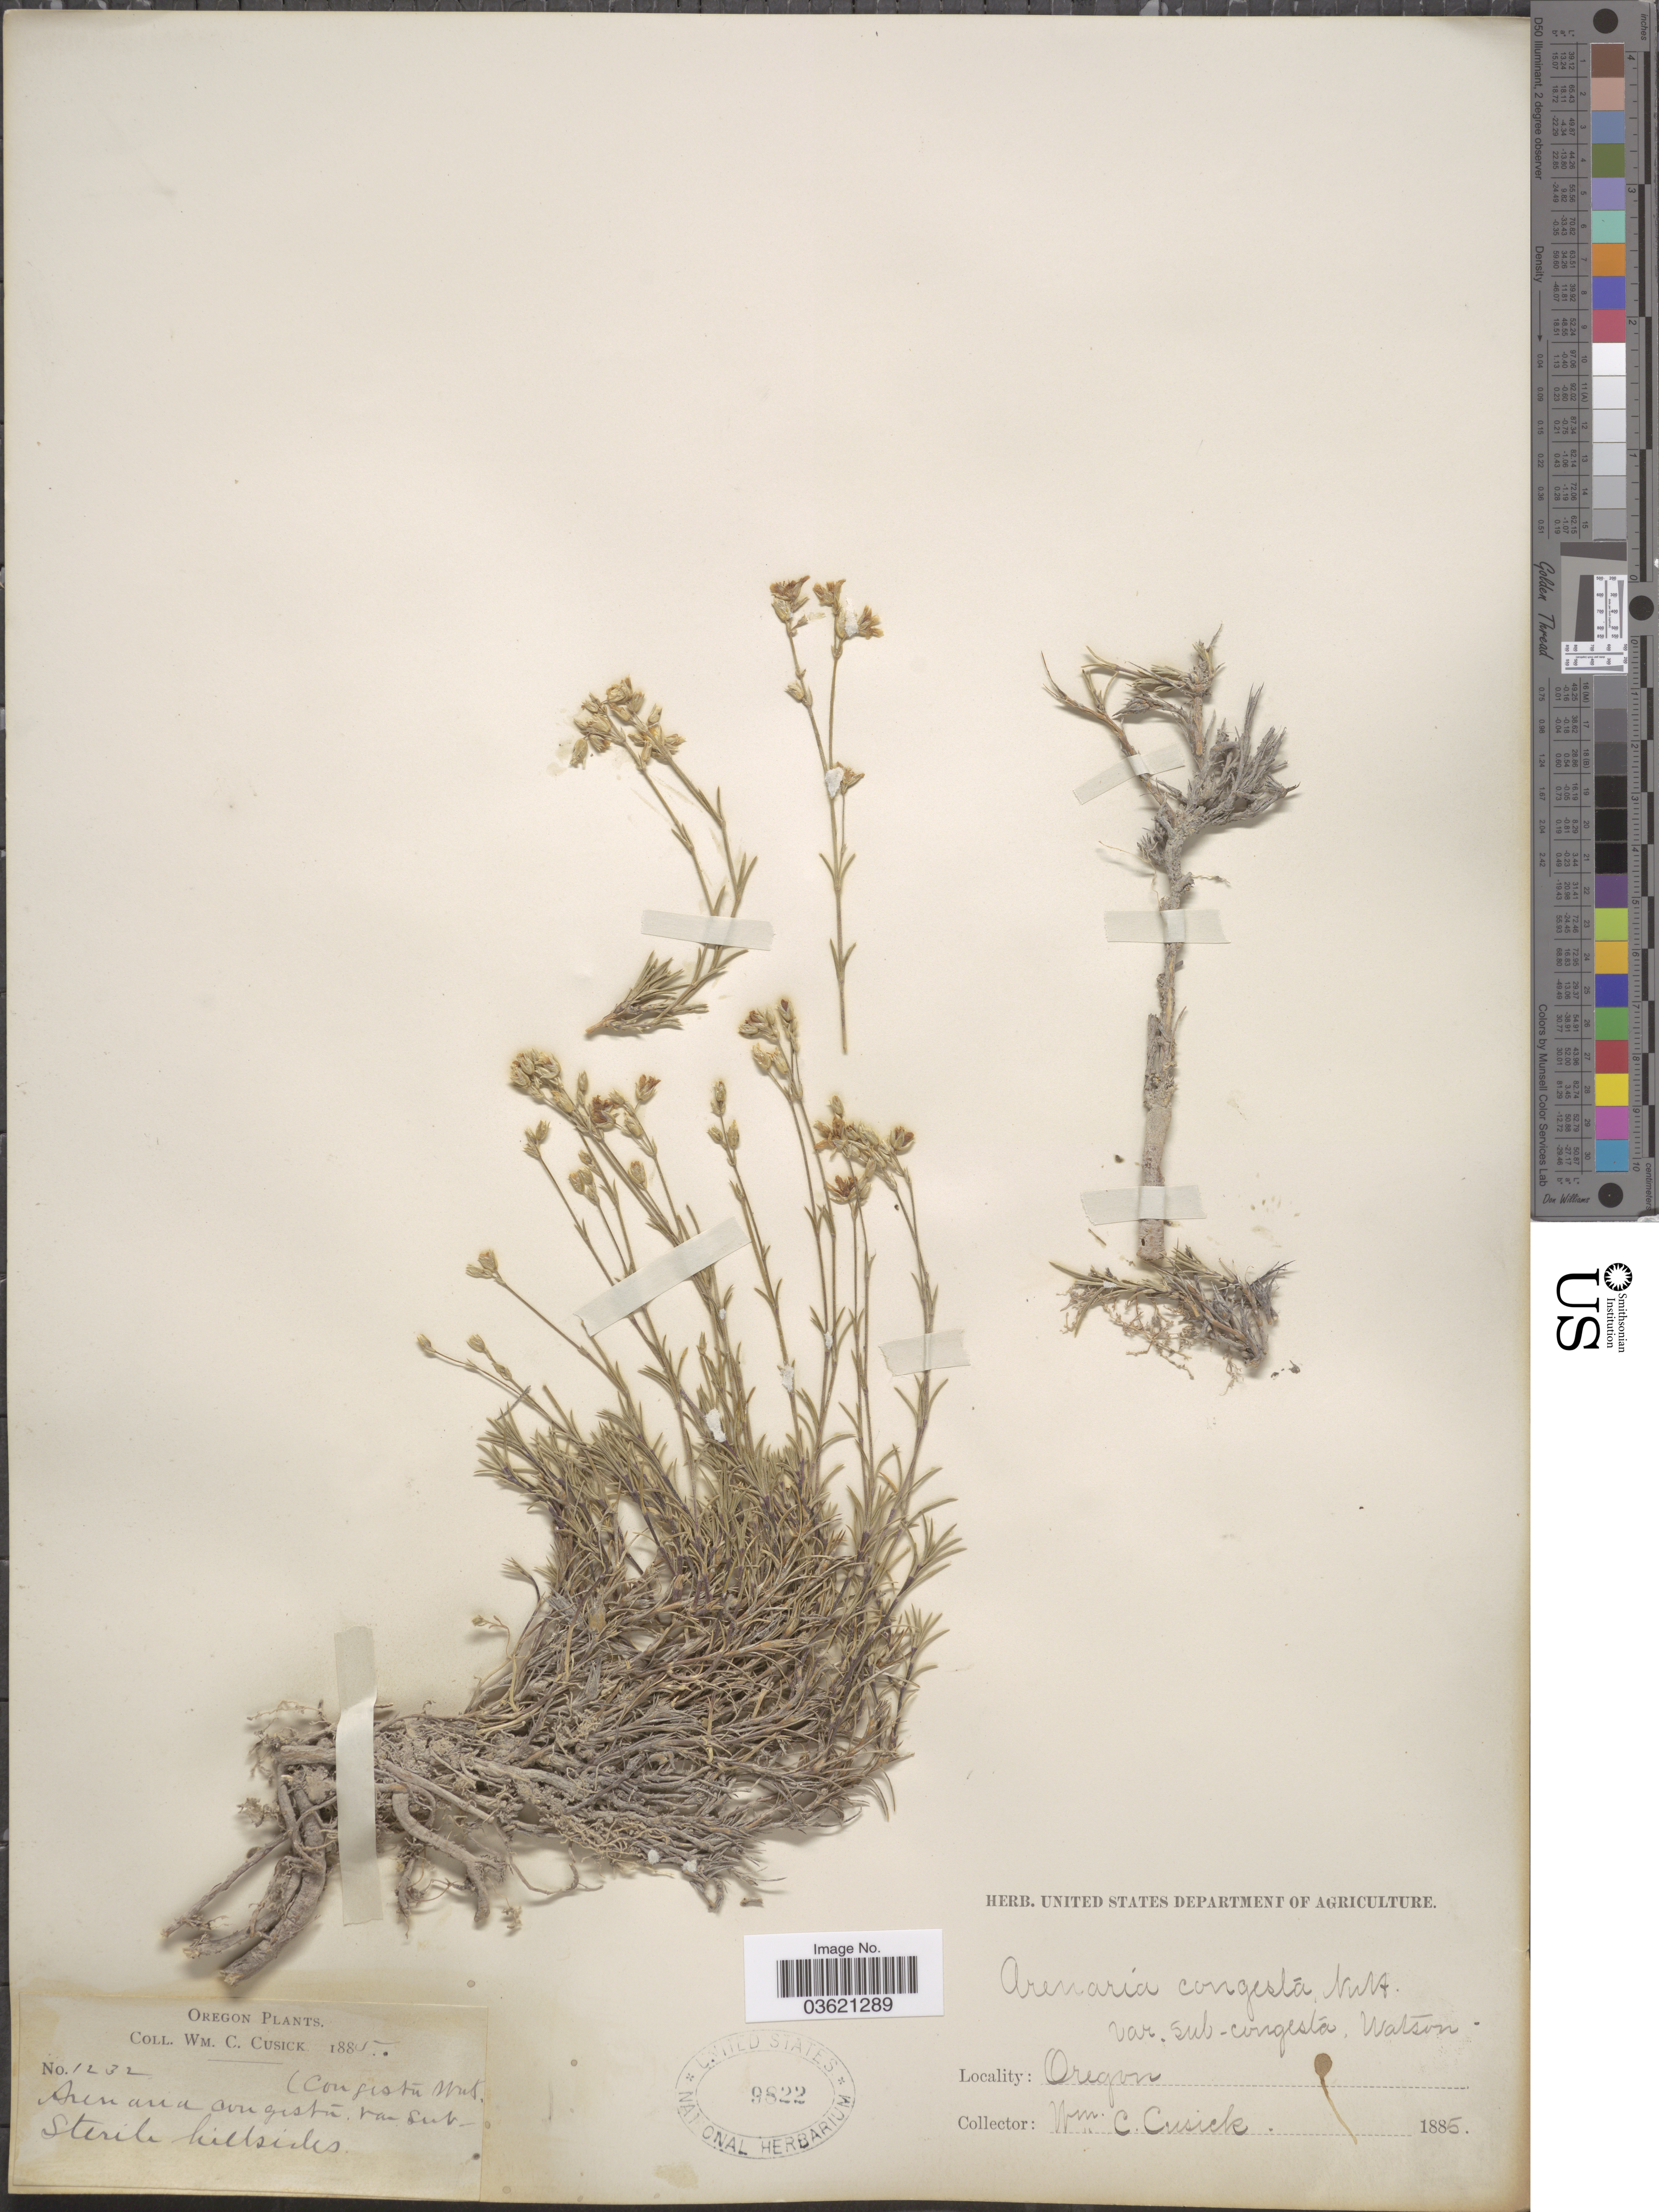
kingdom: Plantae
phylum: Tracheophyta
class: Magnoliopsida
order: Caryophyllales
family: Caryophyllaceae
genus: Eremogone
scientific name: Eremogone sp.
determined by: Strong, Mark T., (BOT), Smithsonian Institution - National Museum of Natural History (UNITED STATES)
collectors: W. C. Cusick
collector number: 1232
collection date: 1885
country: United States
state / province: Oregon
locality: Sterile hillsides.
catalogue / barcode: US 9822